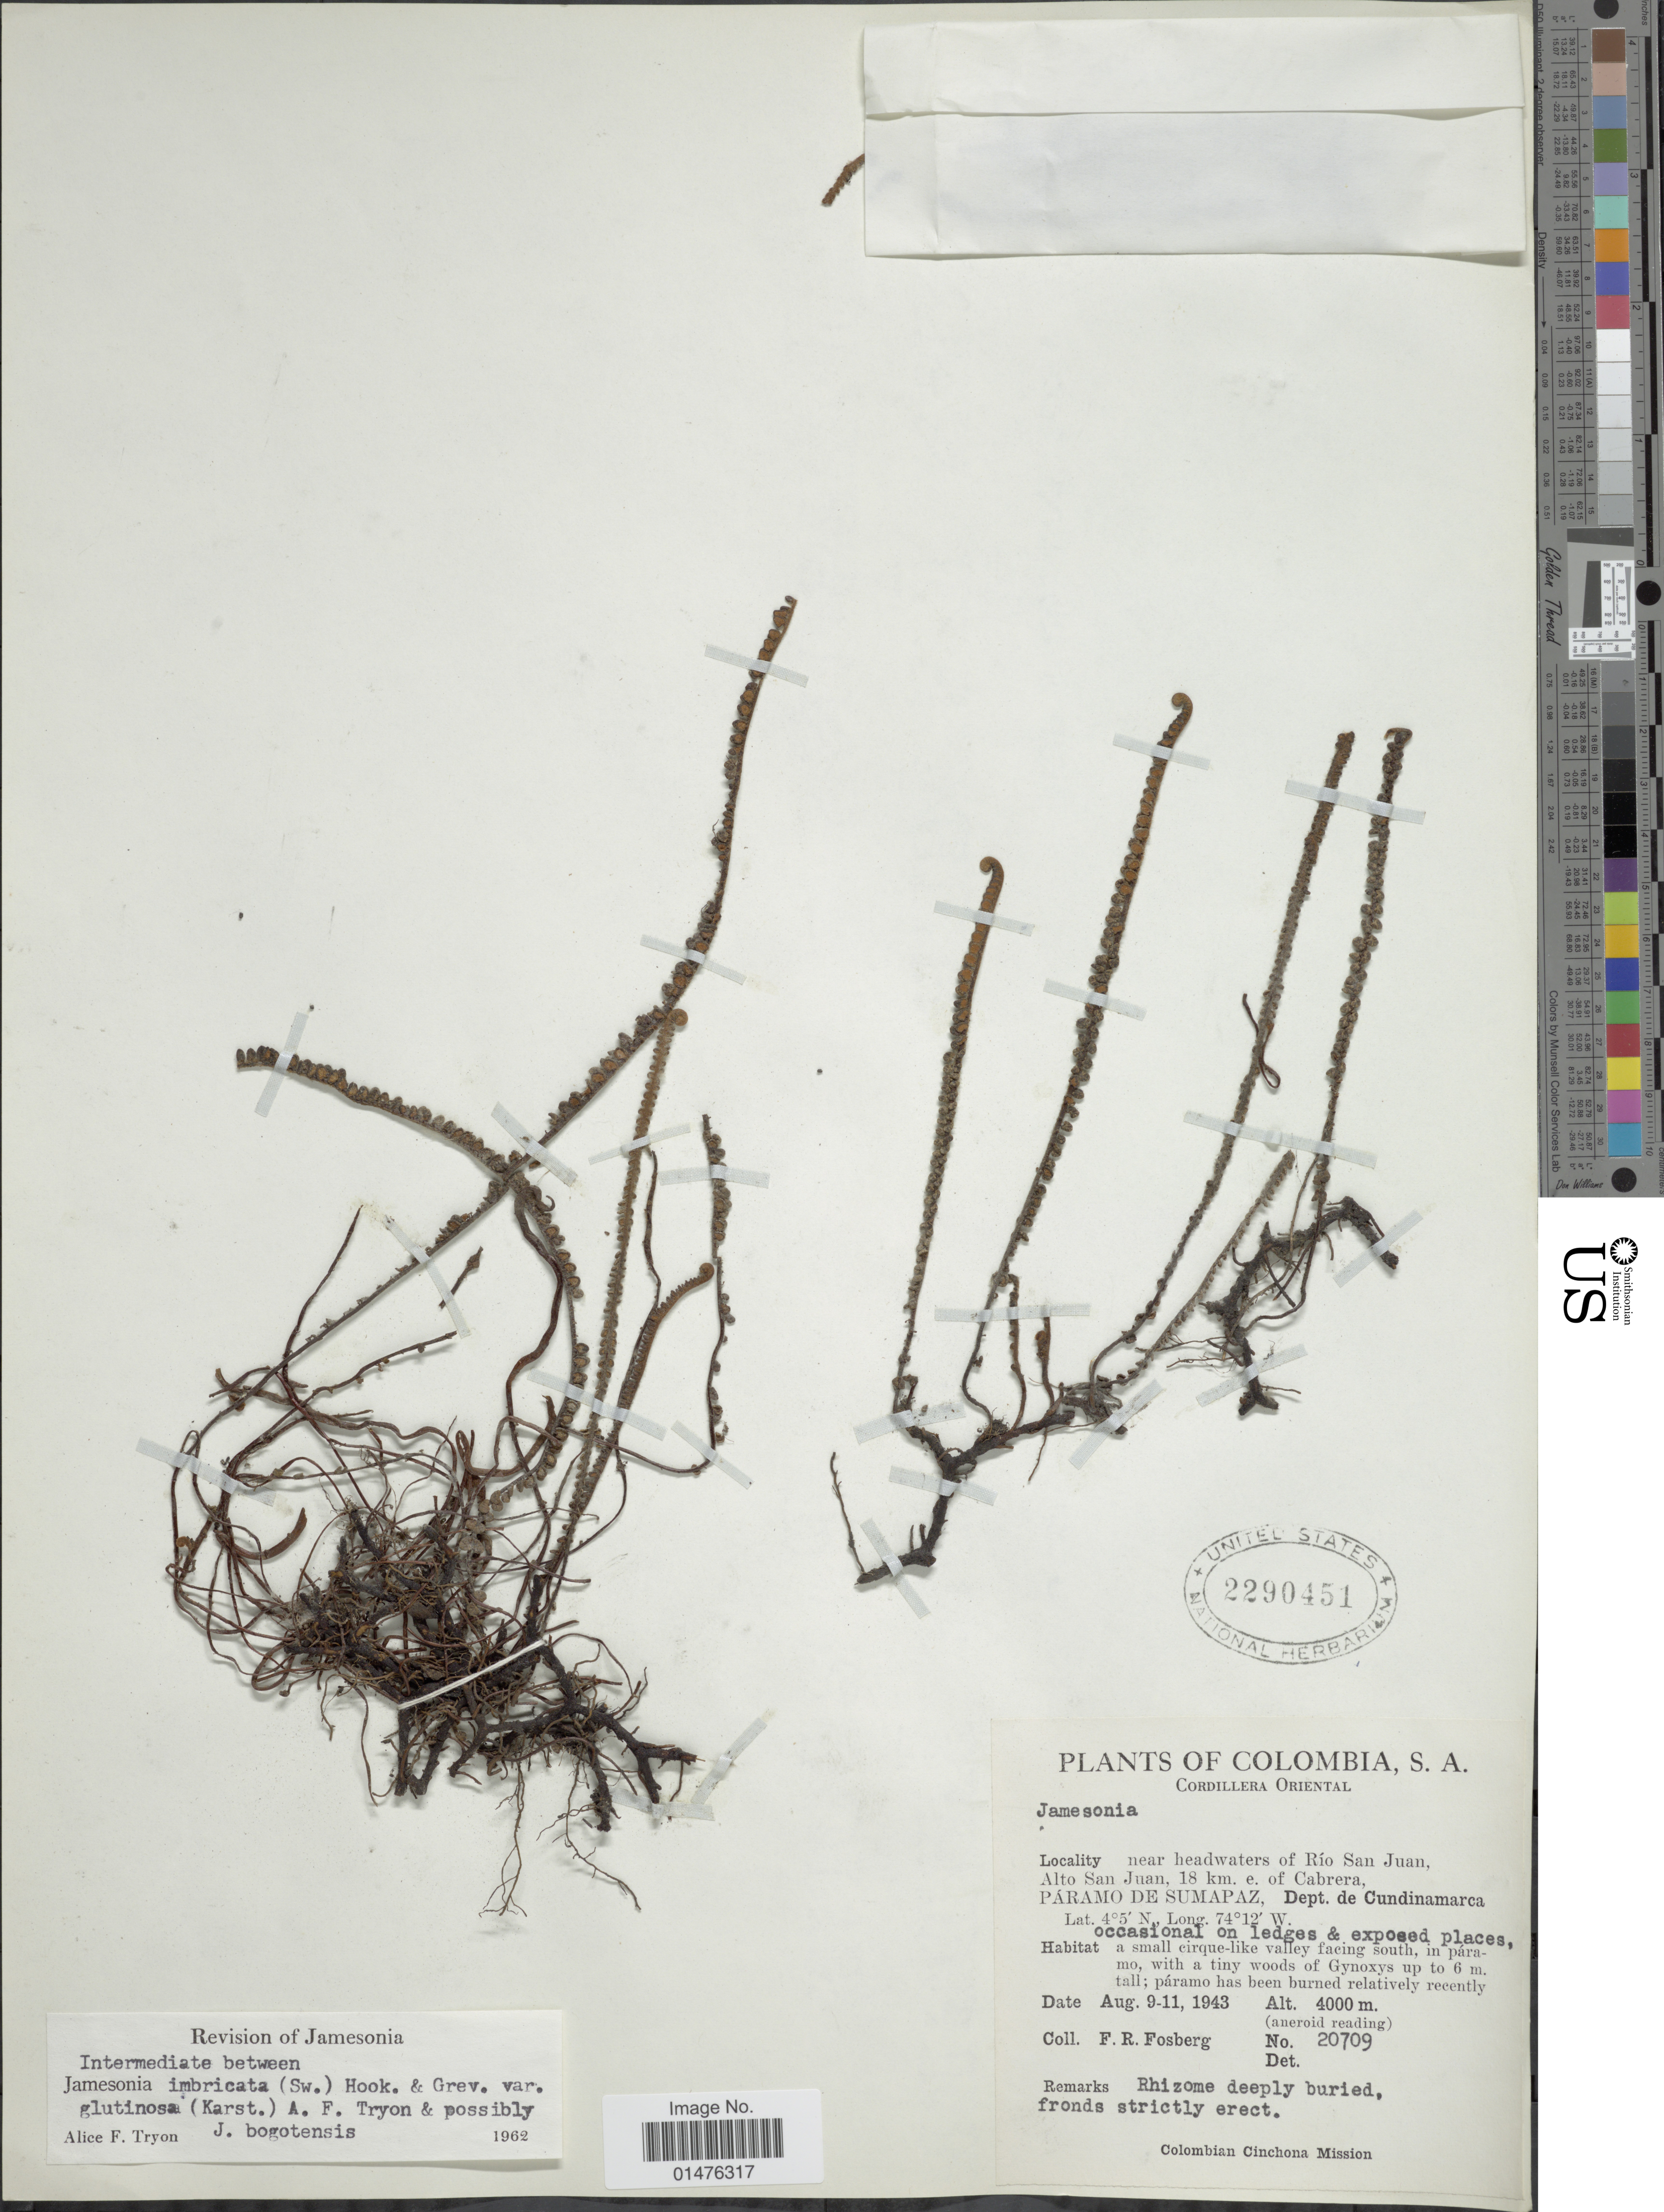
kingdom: Plantae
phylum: Tracheophyta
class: Polypodiopsida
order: Polypodiales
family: Pteridaceae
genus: Jamesonia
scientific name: Jamesonia imbricata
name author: (Sw.) Hook. & Grev.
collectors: F. R. Fosberg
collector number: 20709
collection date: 1943-08-09/1943-08-11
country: Colombia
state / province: Cundinamarca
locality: Cordillera Oriental, near headwaters of Río San Juan,Alto San Juan, 18 km. e. of Cabrera, Páramo de Sumapaz, Dept. de Cundinamarca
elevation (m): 4000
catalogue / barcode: US 2290451